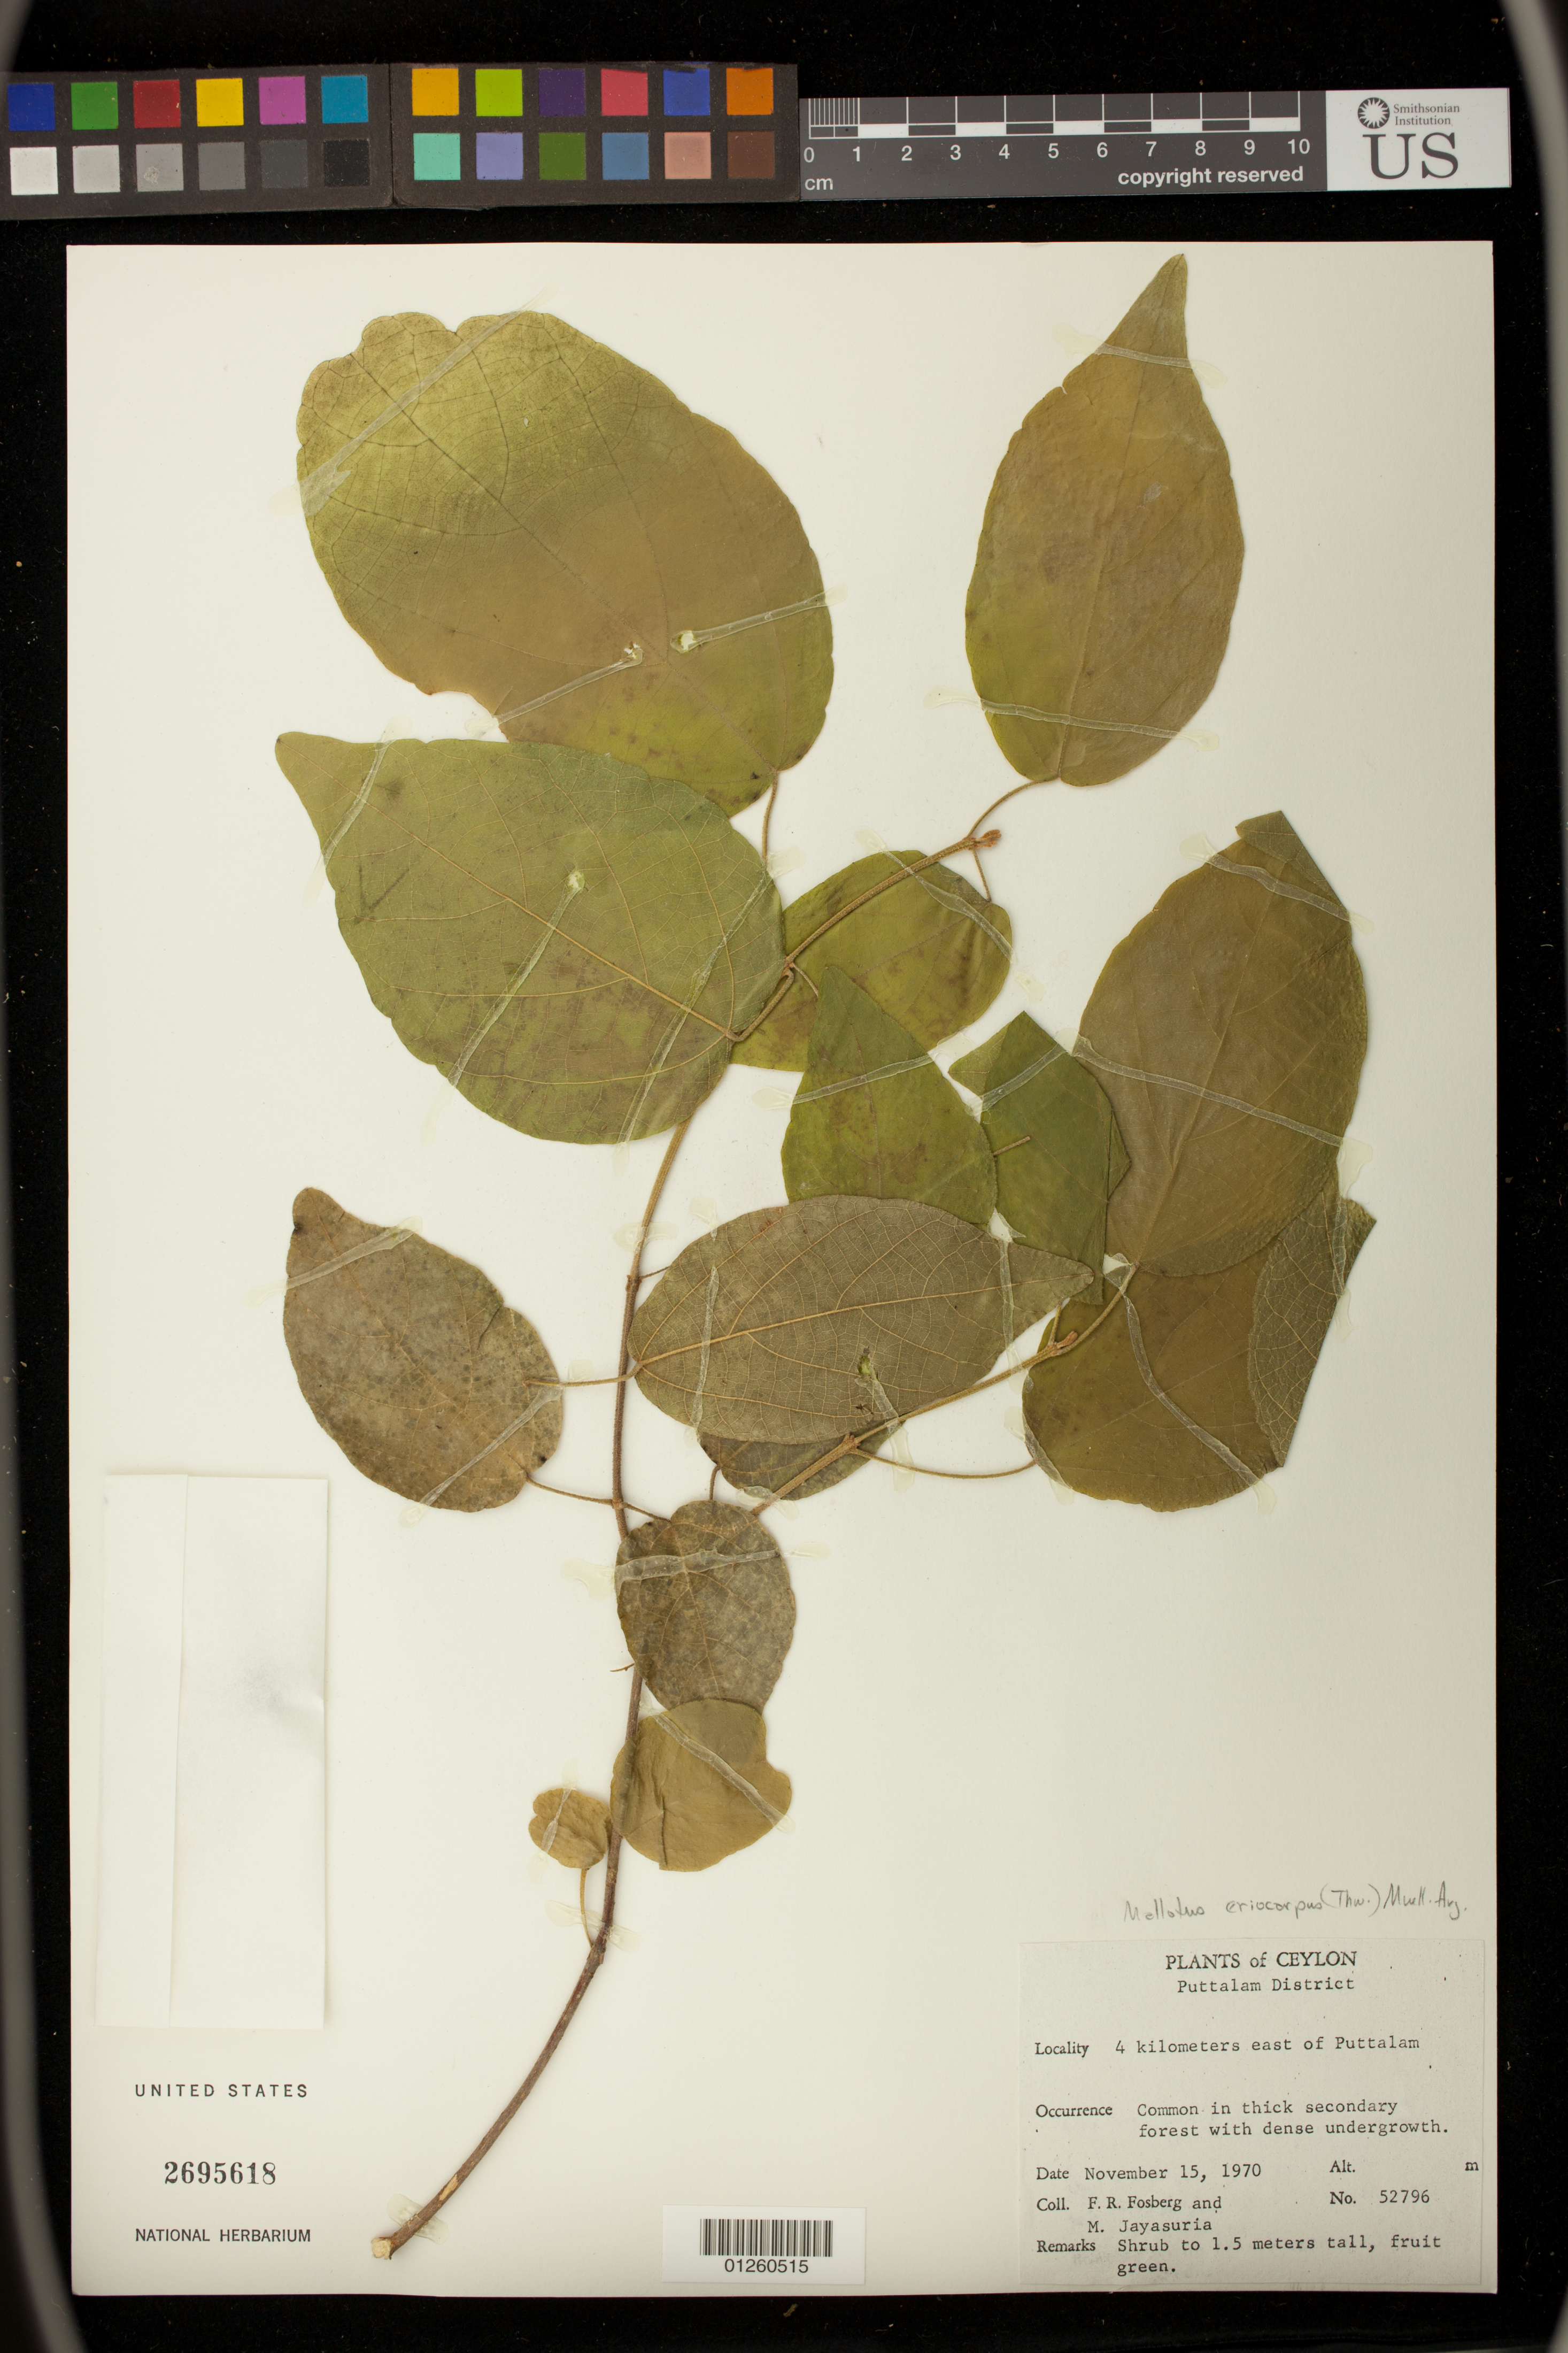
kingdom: Plantae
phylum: Tracheophyta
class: Magnoliopsida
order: Malpighiales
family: Euphorbiaceae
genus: Mallotus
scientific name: Mallotus sp.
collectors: F. R. Fosberg & M. Jayasuria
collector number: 52796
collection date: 1970-11-15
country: Sri Lanka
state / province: North Western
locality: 4 kilometers east of Puttalam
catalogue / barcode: US 2695618